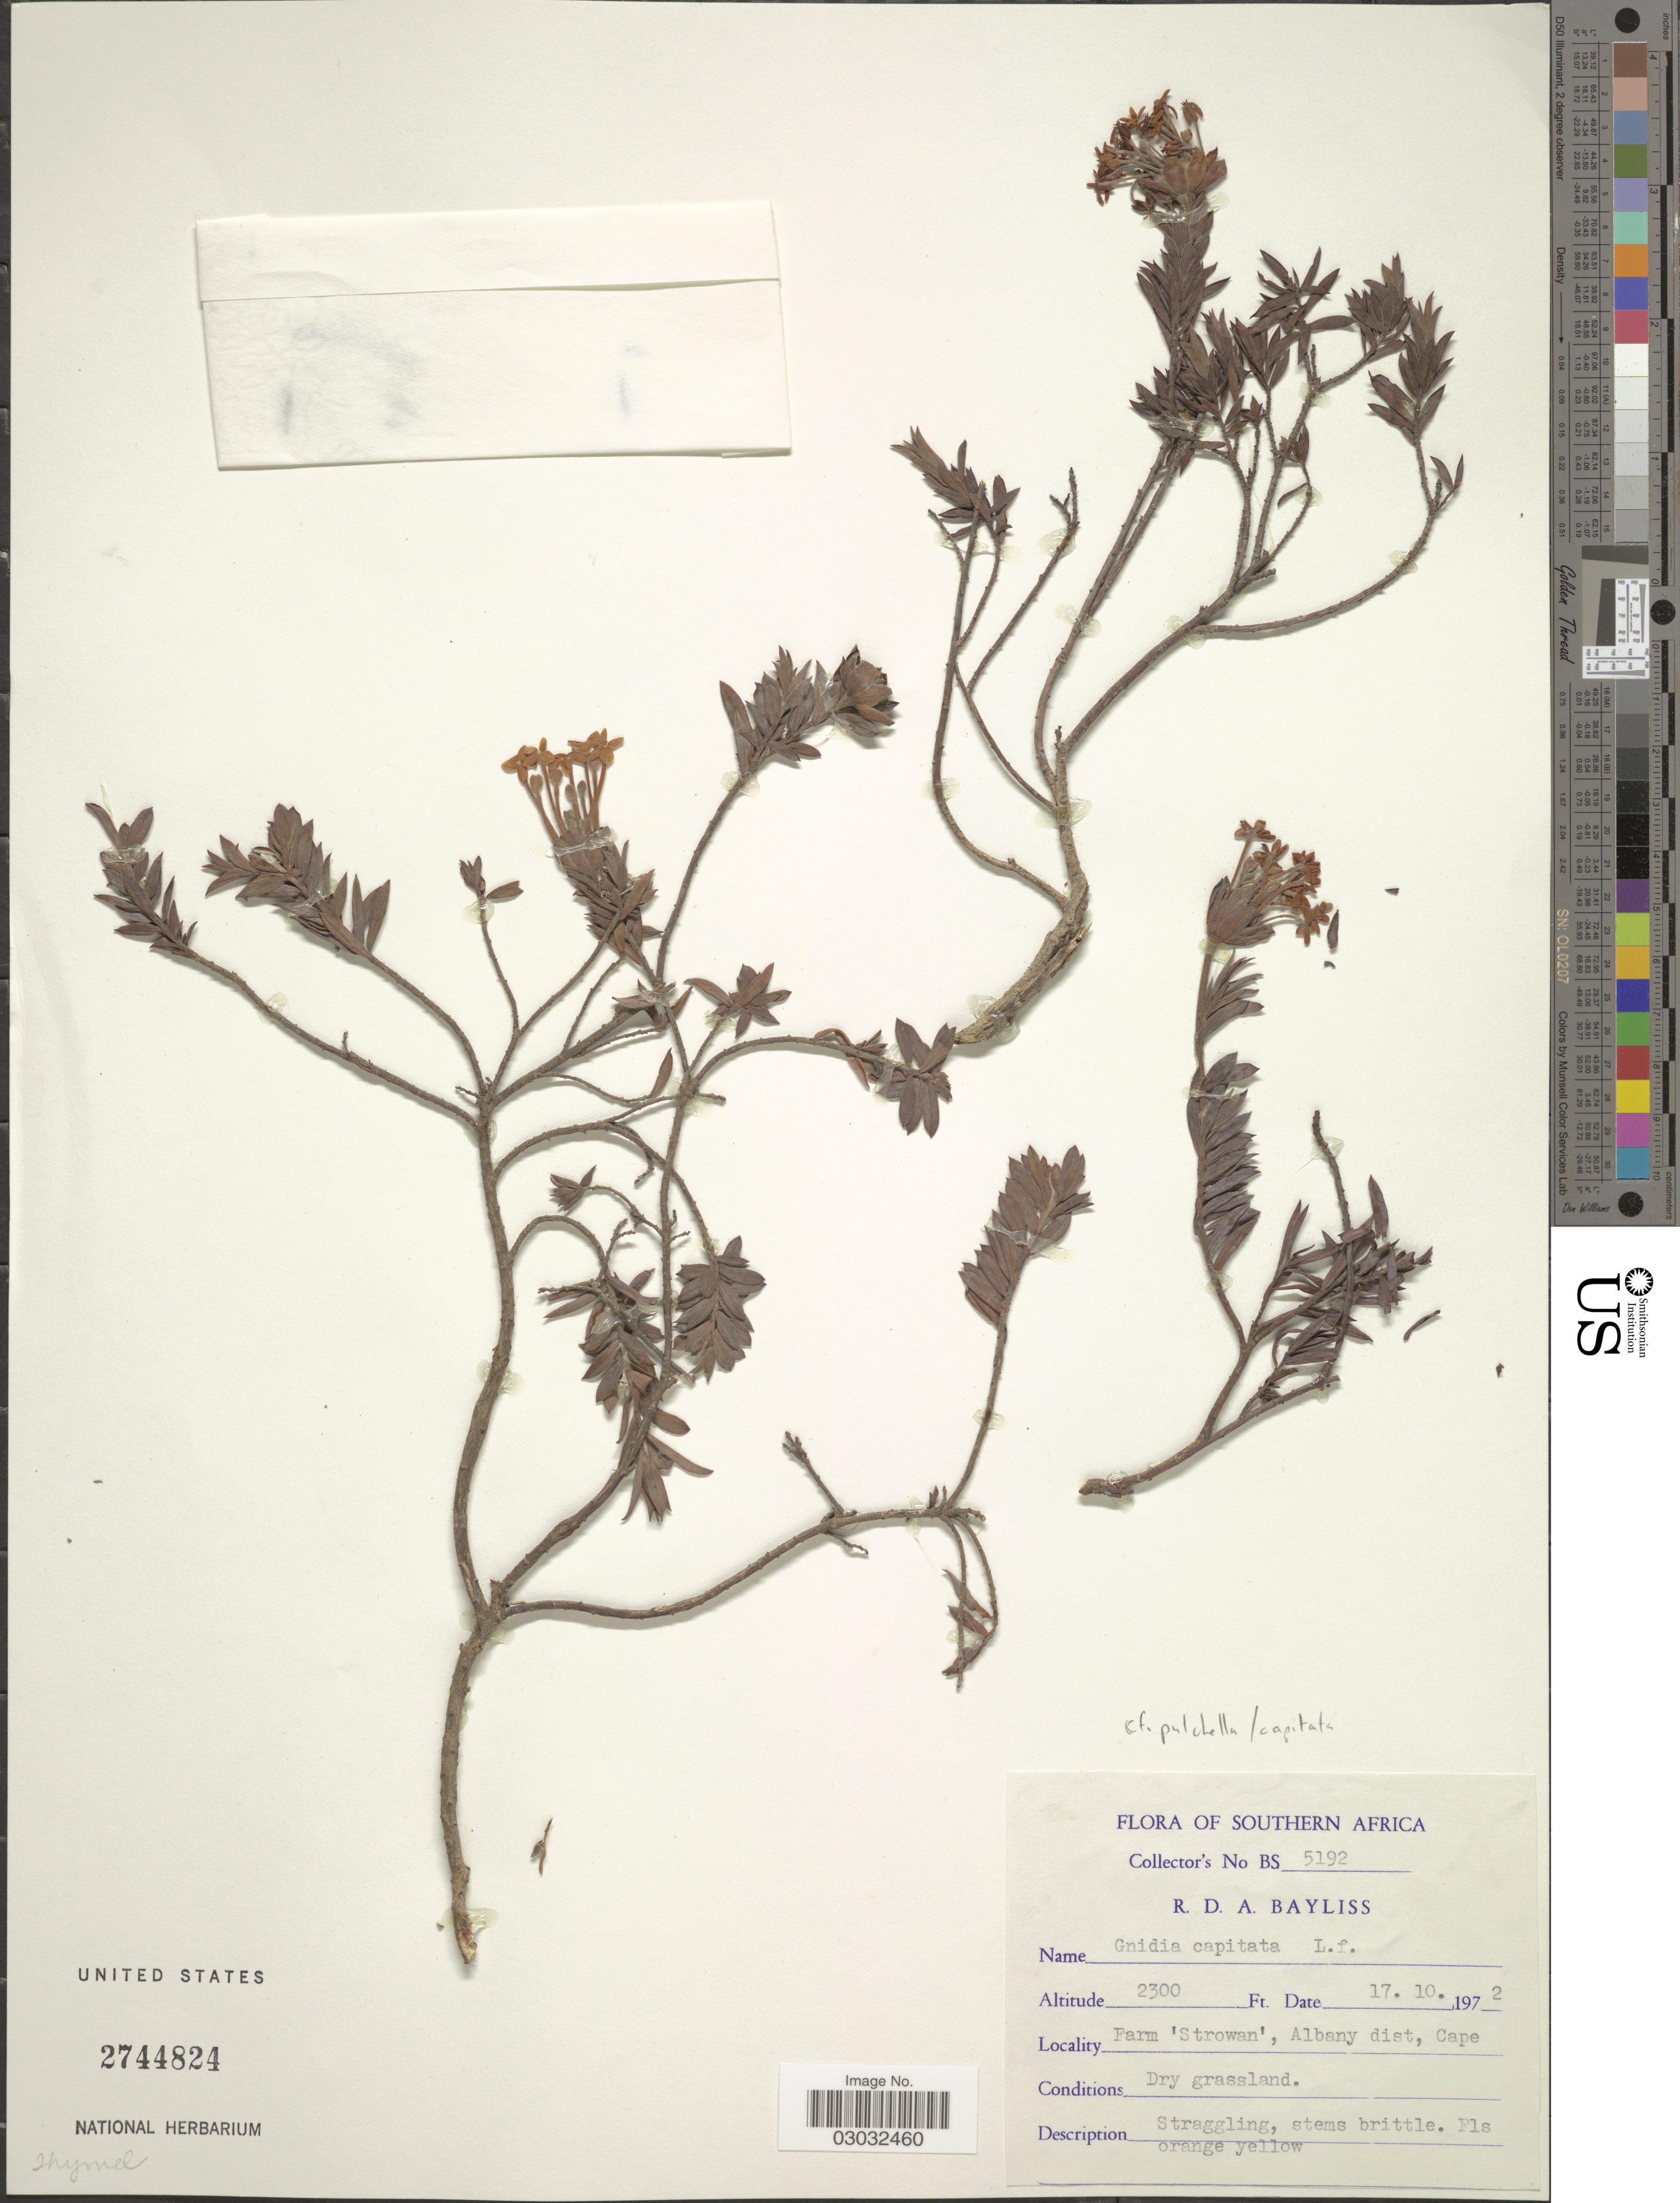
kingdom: Plantae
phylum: Tracheophyta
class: Magnoliopsida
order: Malvales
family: Thymelaeaceae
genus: Lasiosiphon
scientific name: Lasiosiphon capitatus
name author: (L. f.) Burtt Davy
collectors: R. Bayliss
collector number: BS5192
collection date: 1972-10-17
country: South Africa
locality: Southern Africa. Farm 'Strowan', Albany dist, Cape.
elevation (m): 701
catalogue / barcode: US 2744824